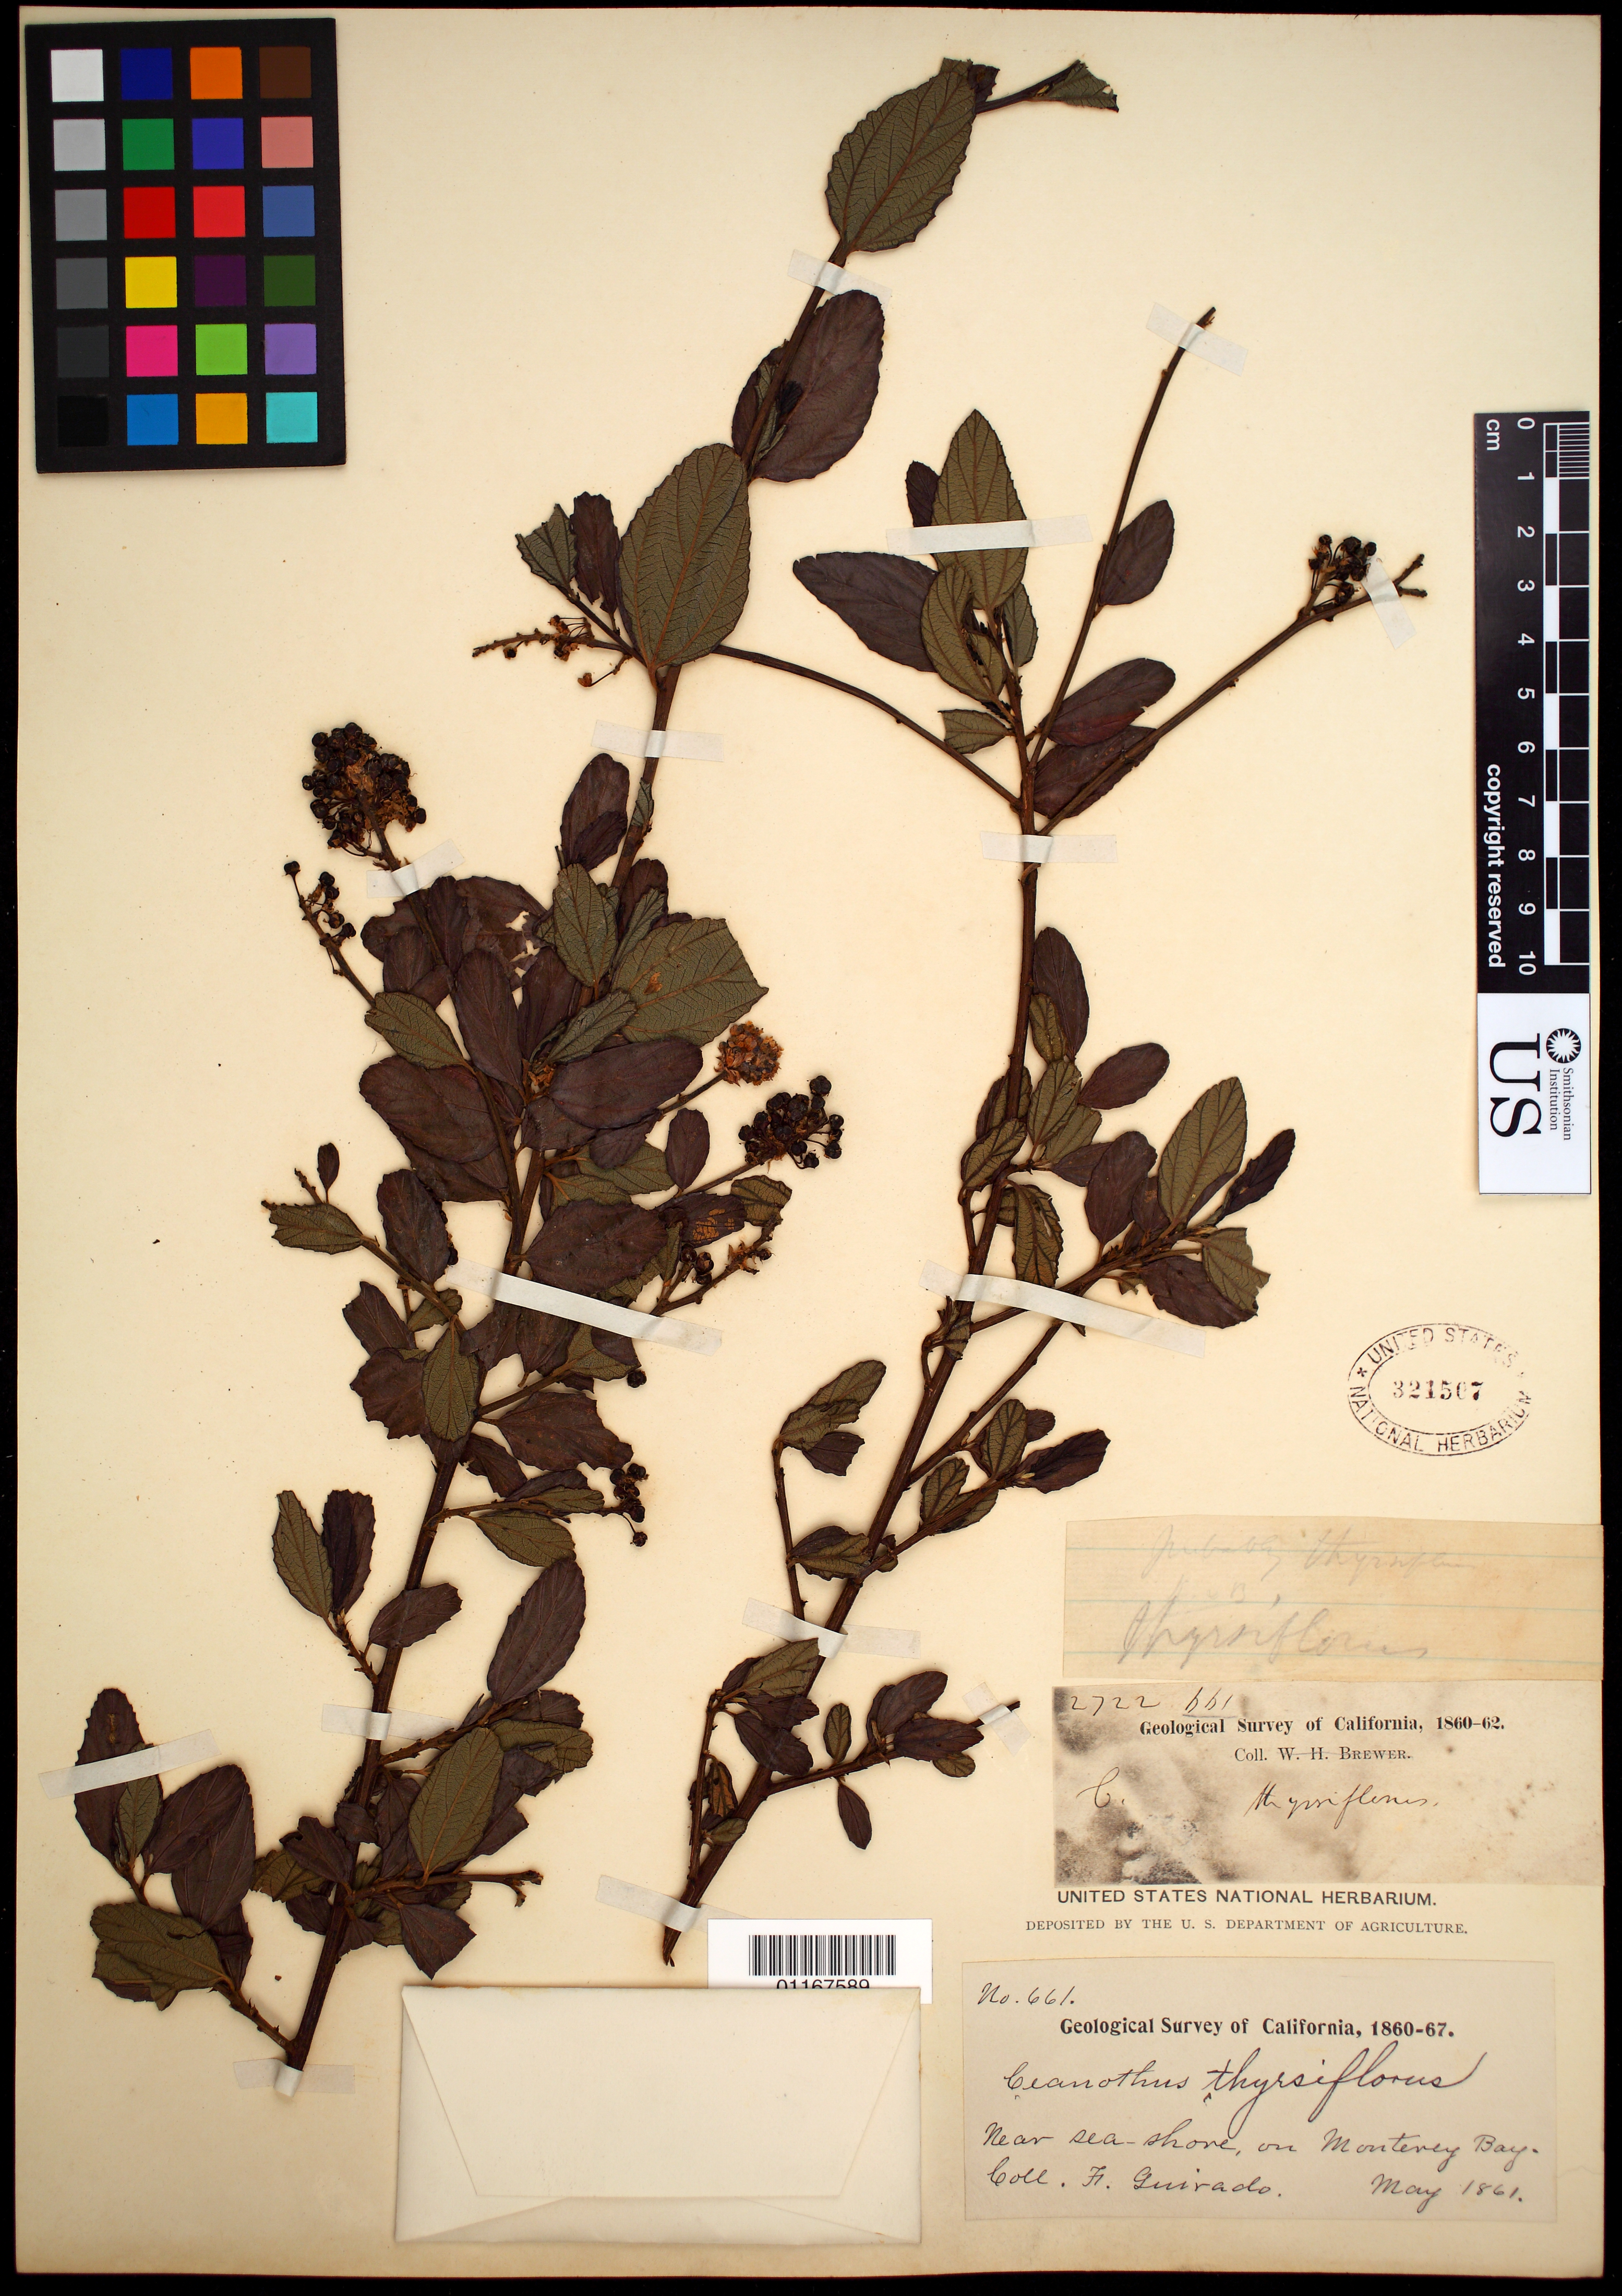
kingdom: Plantae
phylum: Tracheophyta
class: Magnoliopsida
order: Rosales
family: Rhamnaceae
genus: Ceanothus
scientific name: Ceanothus thyrsiflorus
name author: Eschsch.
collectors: F. Guirado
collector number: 661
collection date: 1861-05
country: United States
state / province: California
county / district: Monterey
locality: Near sea shore, on Monterey Bay.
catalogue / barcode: US 321507